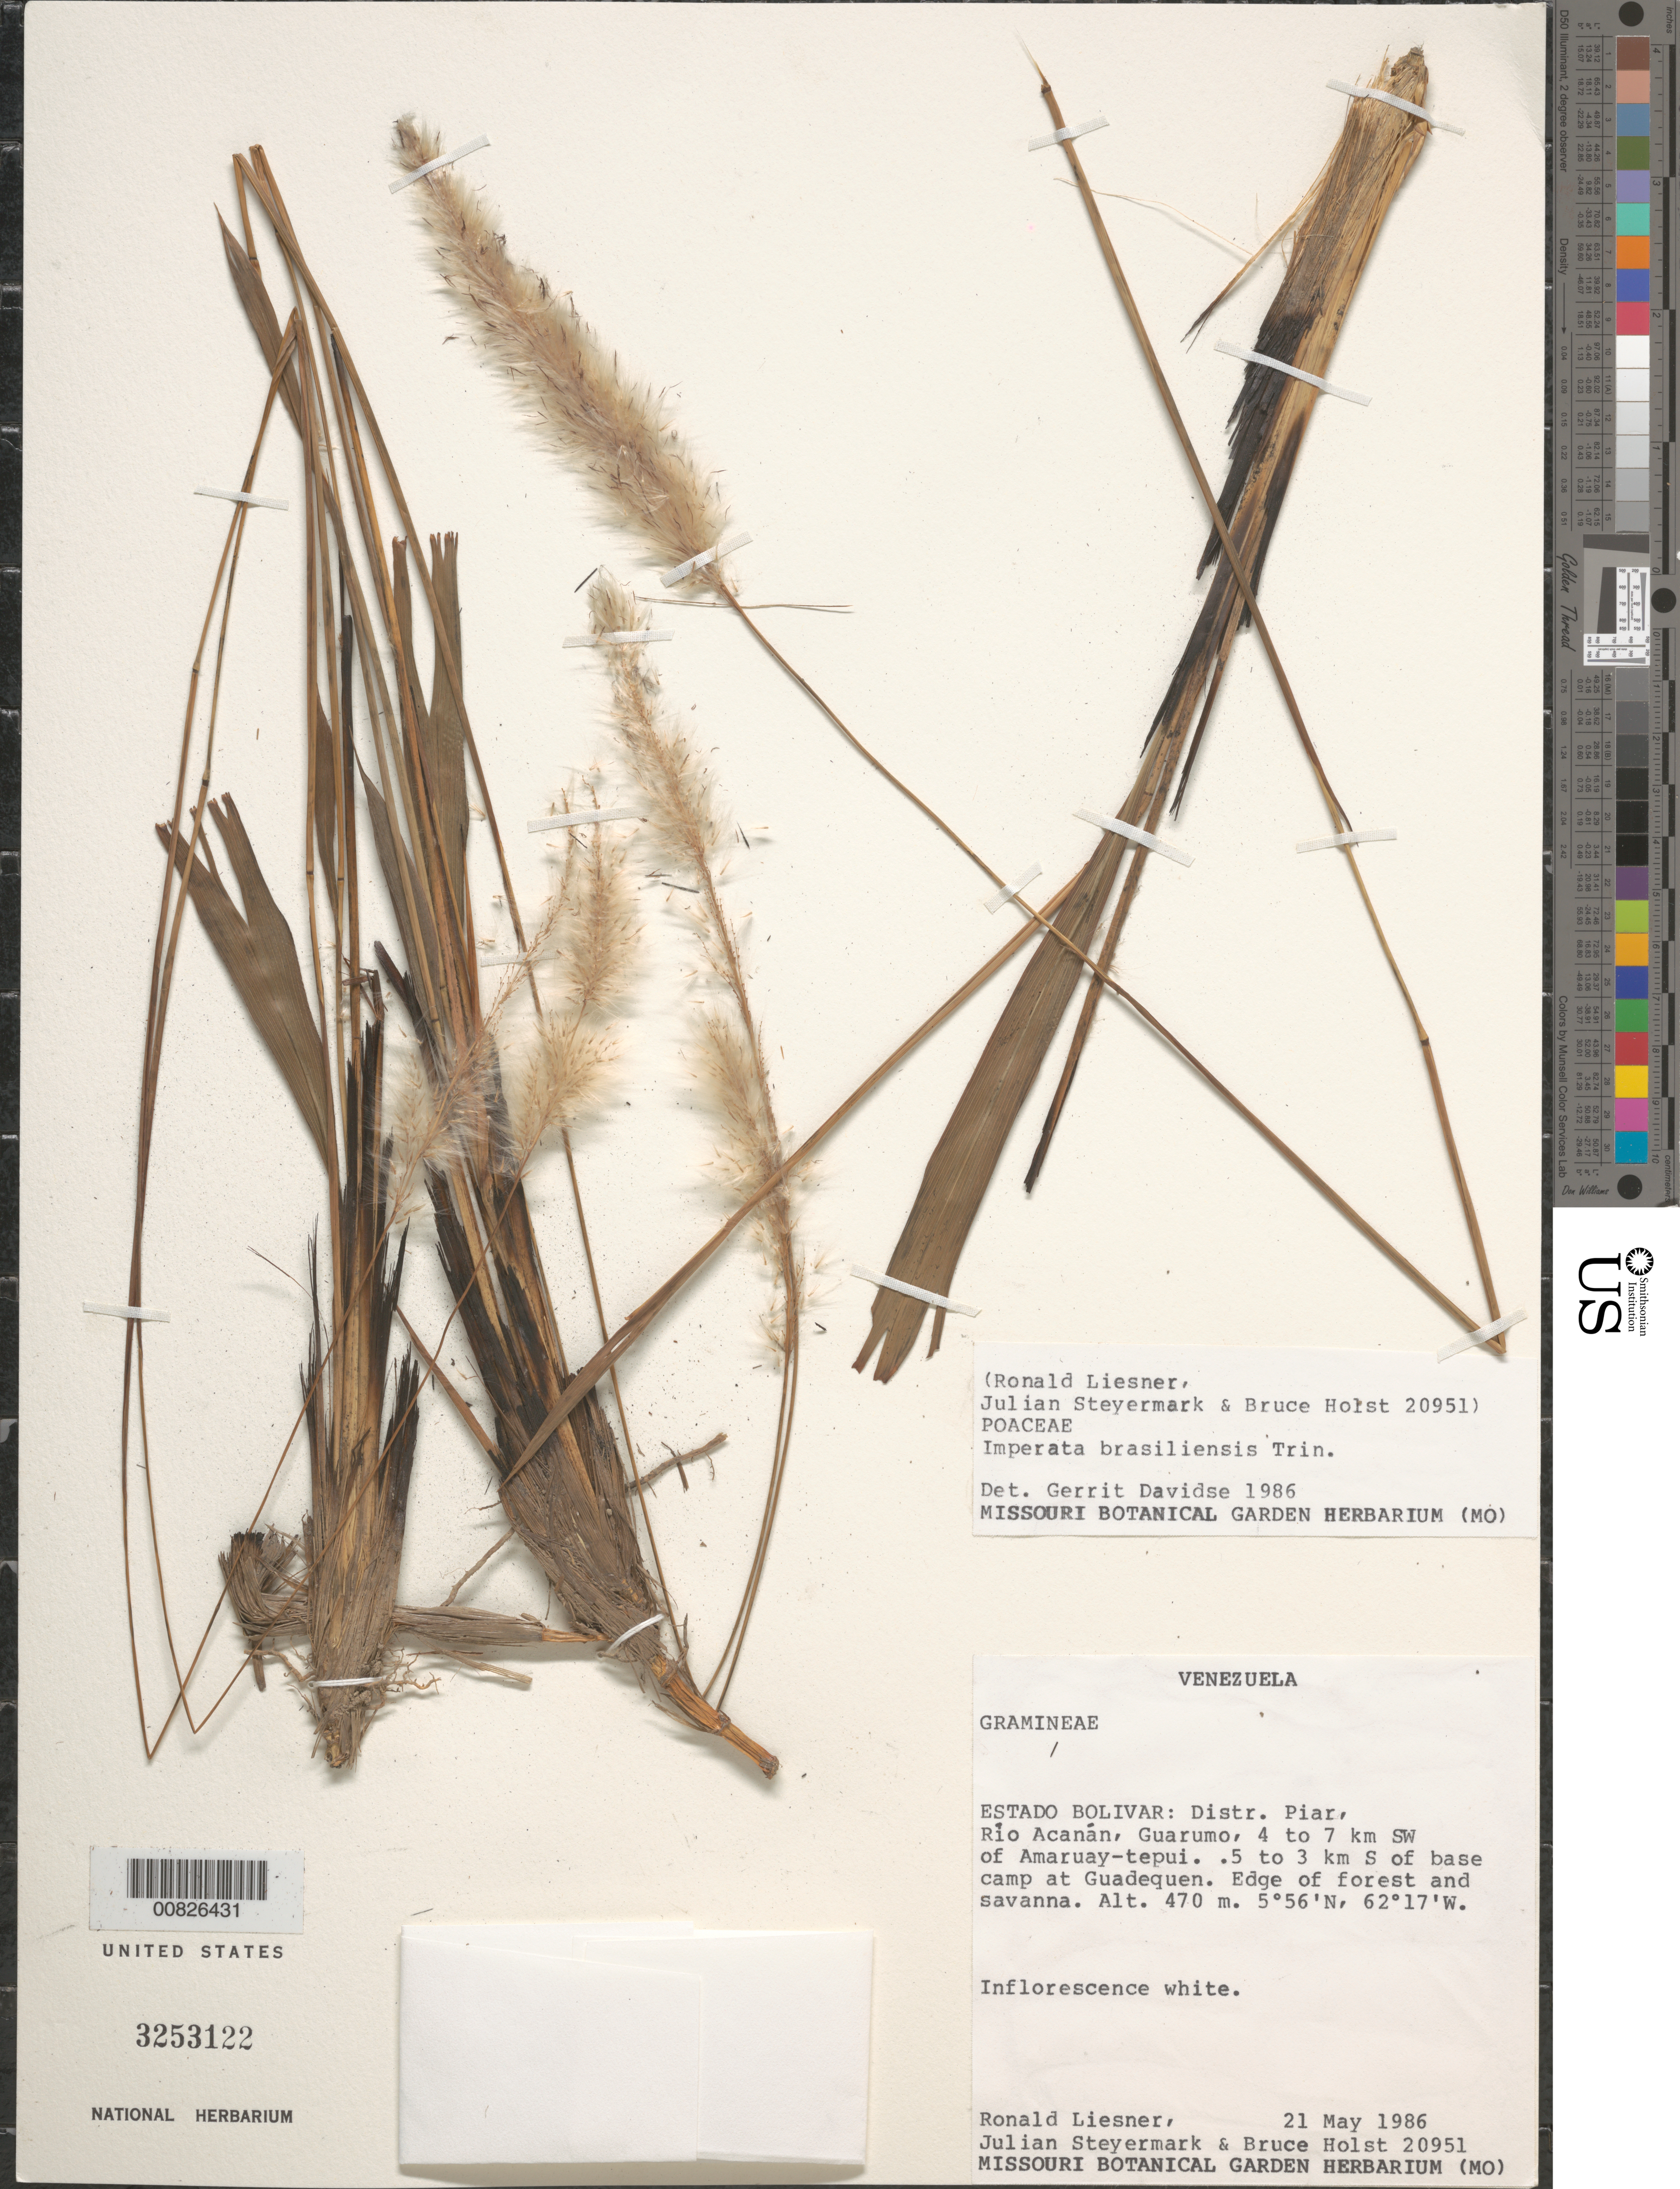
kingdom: Plantae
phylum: Tracheophyta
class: Liliopsida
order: Poales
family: Poaceae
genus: Imperata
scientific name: Imperata brasiliensis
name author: Trin.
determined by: Davidse, Gerrit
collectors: R. L. Liesner, J. Steyermark & B. Holst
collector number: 20951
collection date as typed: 21-May-86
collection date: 1986-05-21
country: Venezuela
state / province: Bolívar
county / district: Piar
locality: Río Acanán, Guarumo, 4-7 km SW of Amaruay-tepuí, 0.5-3 km S of base camp at Guadequen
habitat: Edge of forest and savanna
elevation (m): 470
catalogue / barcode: US 3253122